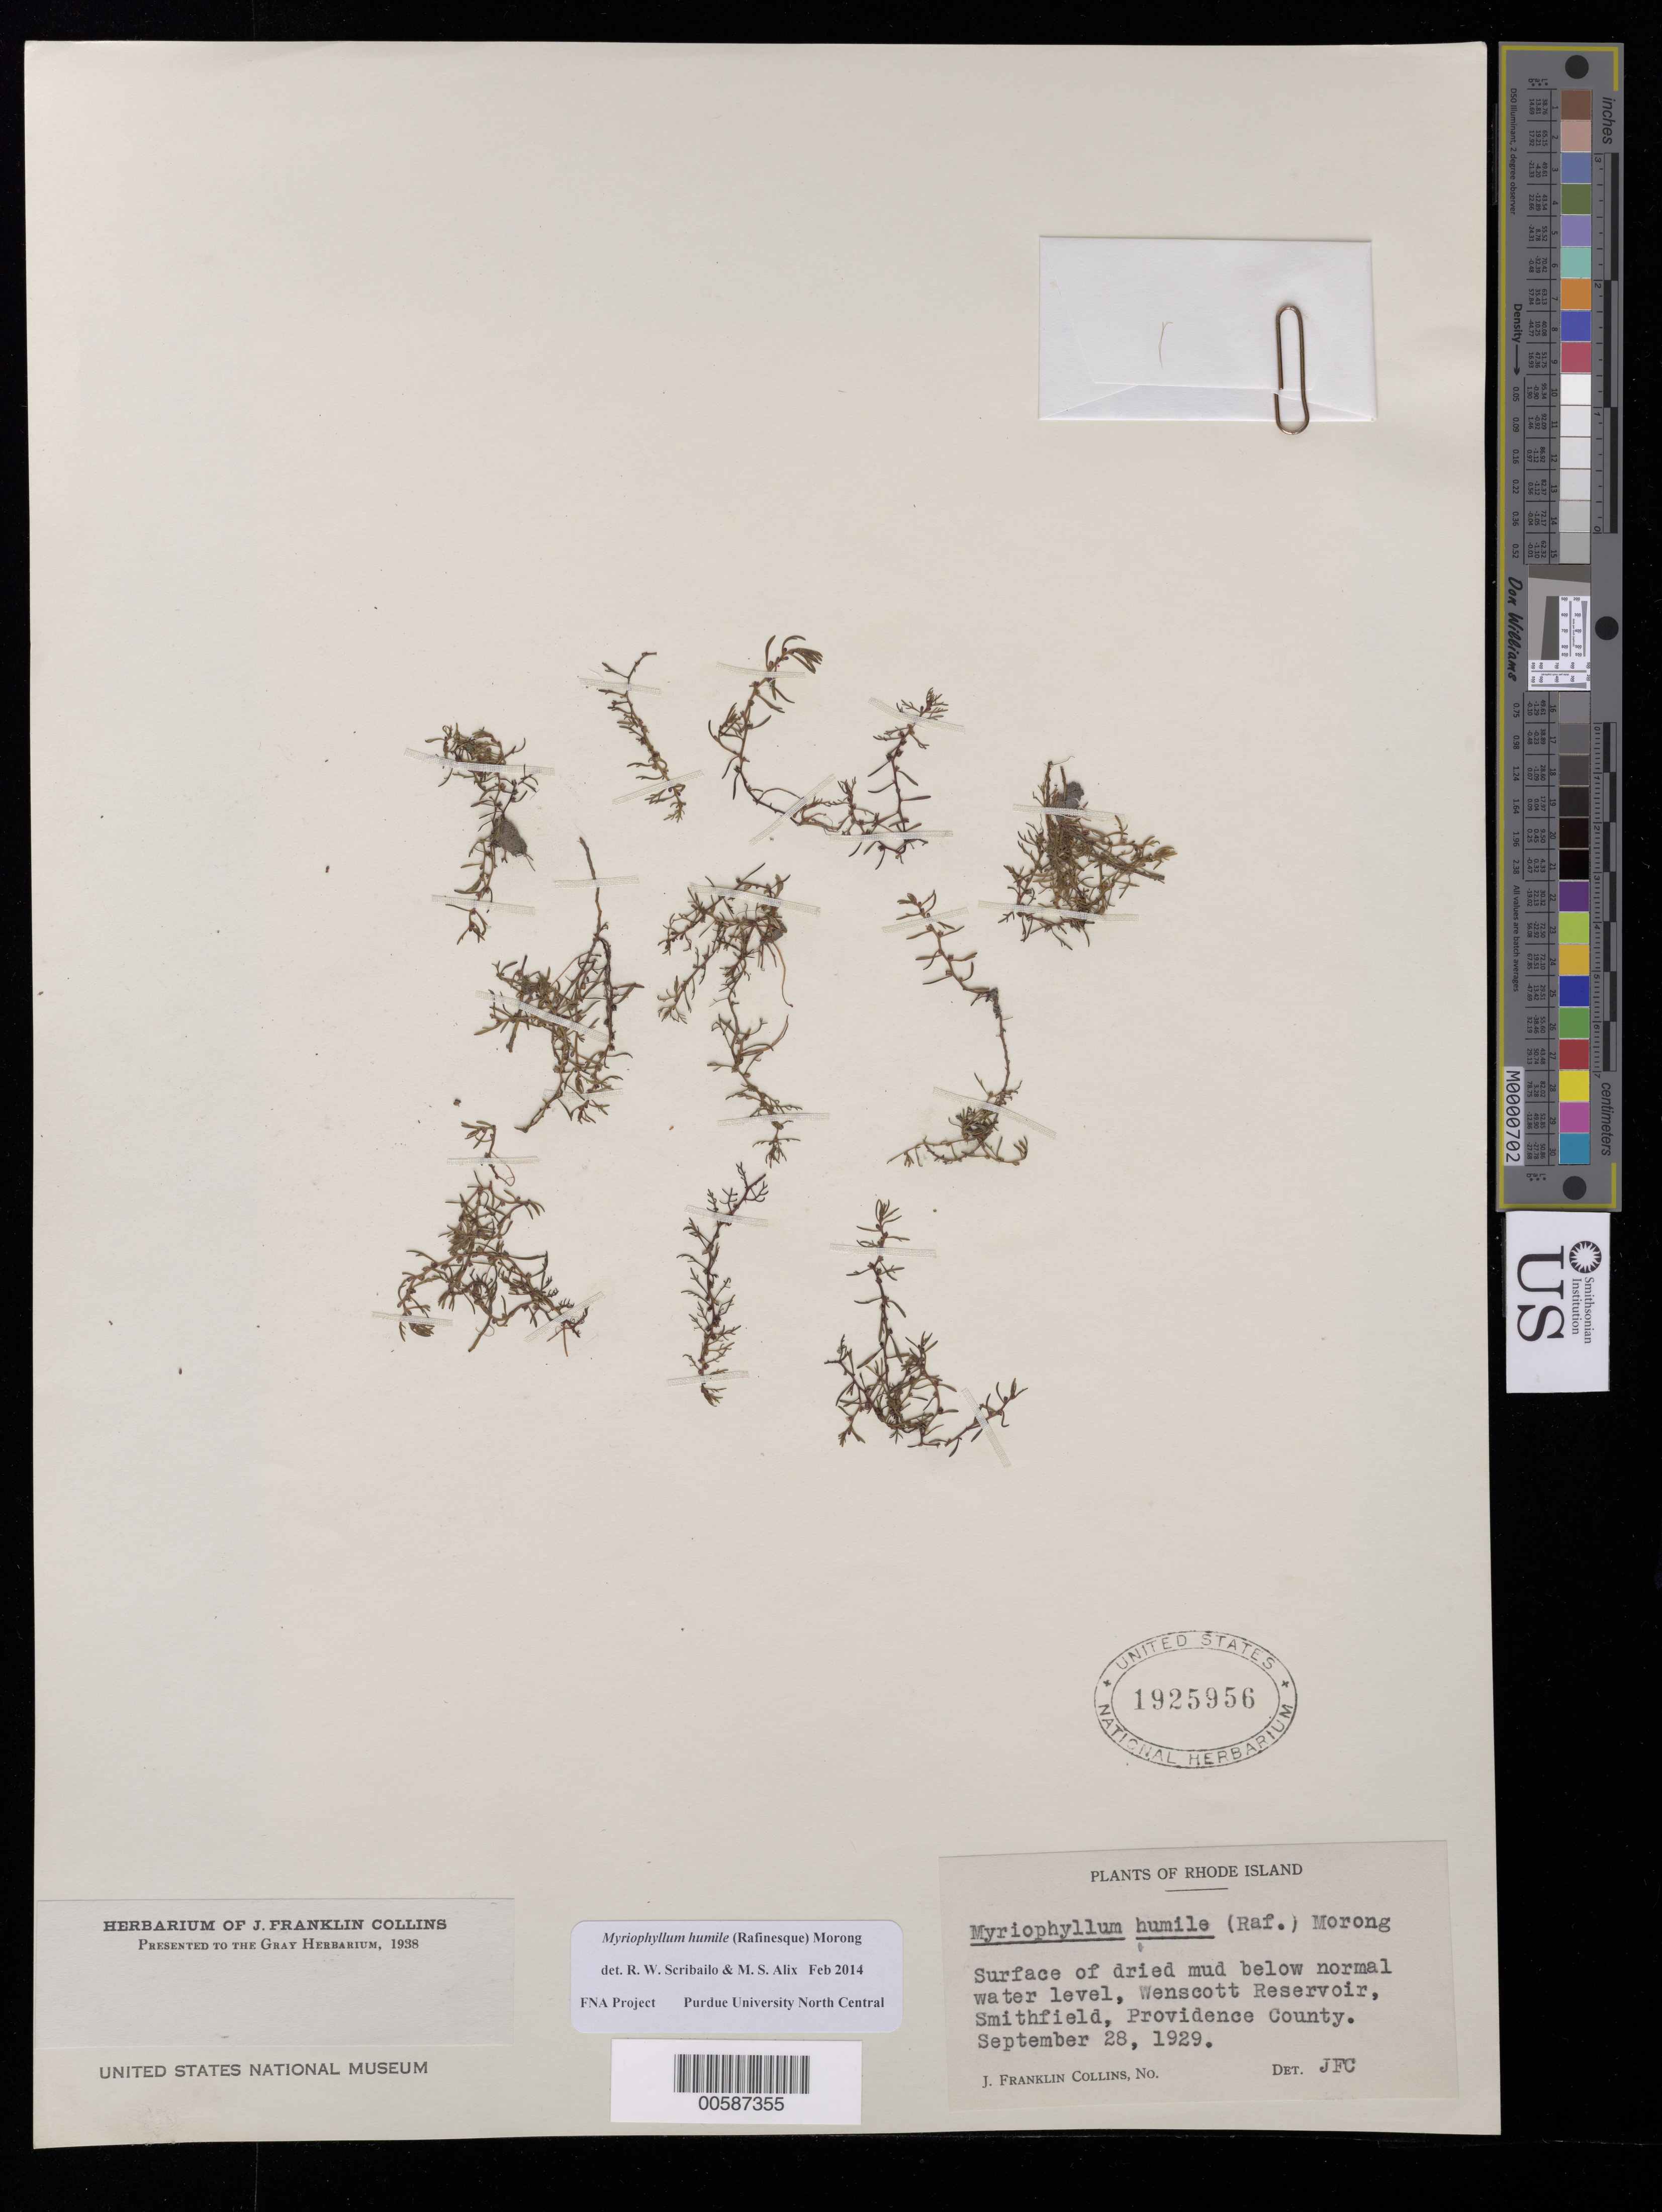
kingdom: Plantae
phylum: Tracheophyta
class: Magnoliopsida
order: Saxifragales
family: Haloragaceae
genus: Myriophyllum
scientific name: Myriophyllum humile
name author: (Raf.) Morong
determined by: Scribailo, R. W.; Alix, M. S.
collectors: J. Collins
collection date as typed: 28 Sep 1929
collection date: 1929-09-28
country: United States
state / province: Rhode Island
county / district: Providence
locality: Wenscott Reservoir, Smithfield.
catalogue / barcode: US 1925956